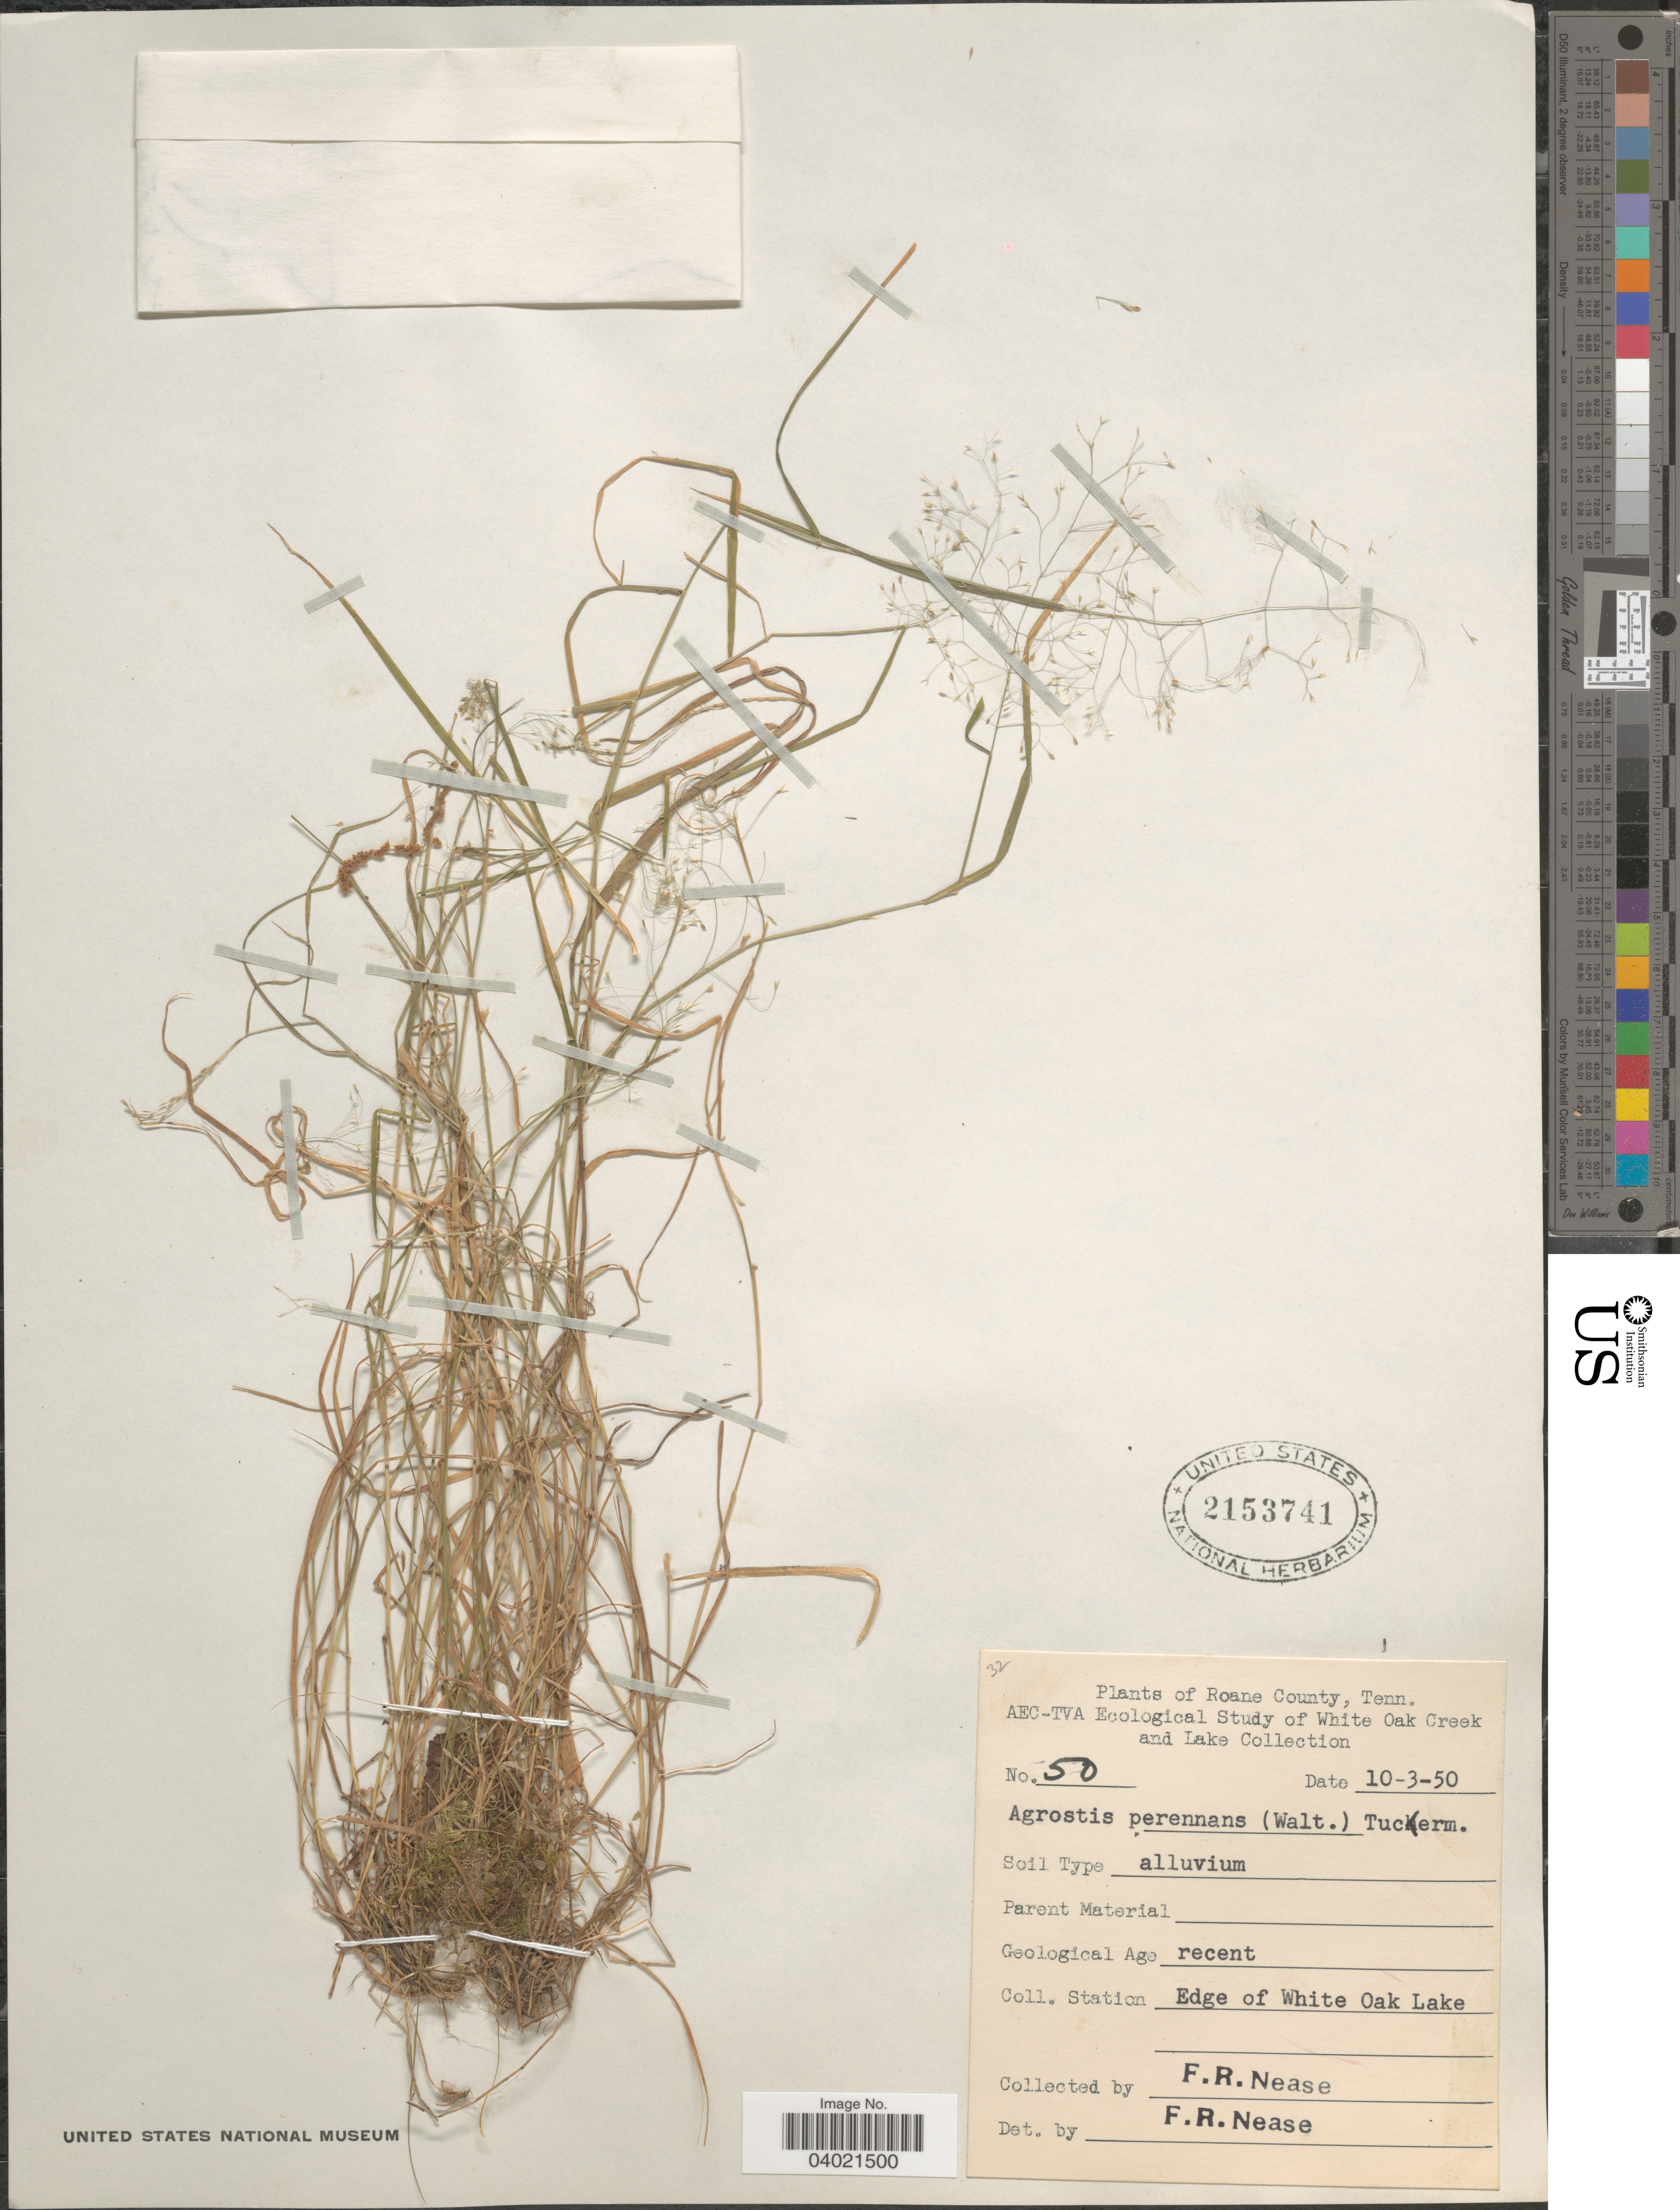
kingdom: Plantae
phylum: Tracheophyta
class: Liliopsida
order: Poales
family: Poaceae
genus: Agrostis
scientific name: Agrostis perennans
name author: (Walter) Tuck.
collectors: F. Nease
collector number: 50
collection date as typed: Transcribed d/m/y: 3/10/50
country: United States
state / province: Tennessee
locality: Roane County. Station Edge of White Oak Lake.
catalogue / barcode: US 2153741